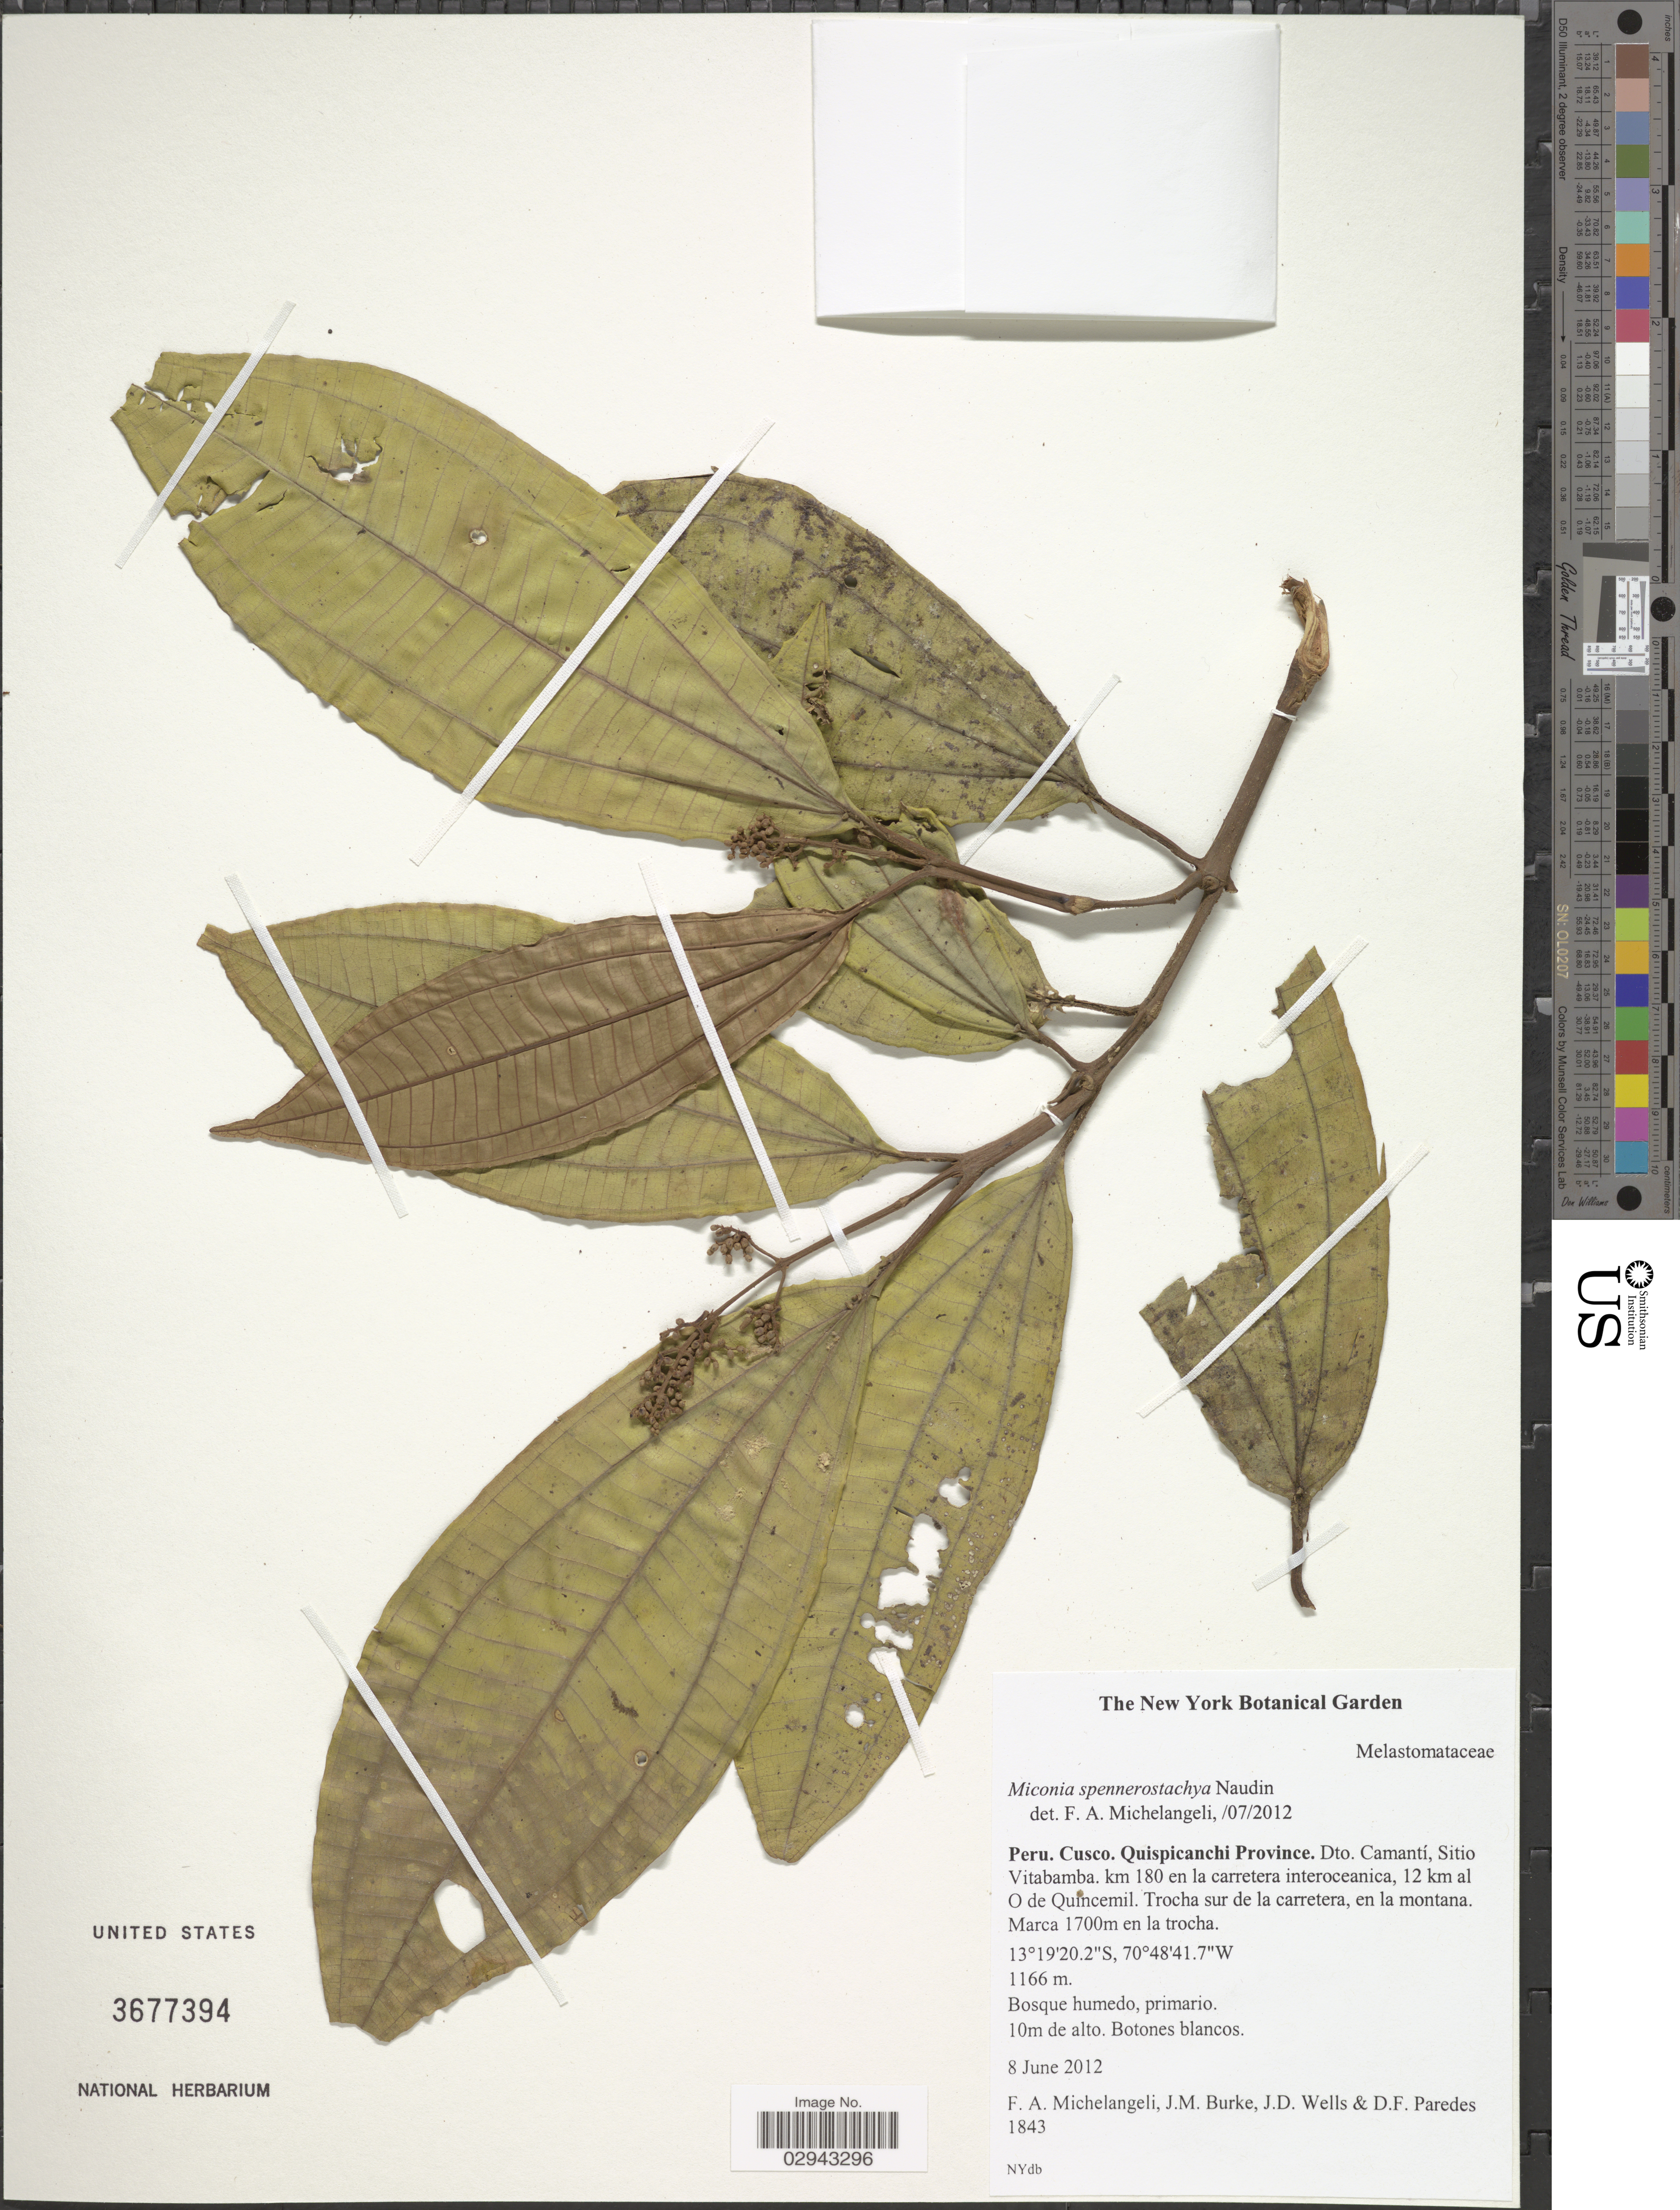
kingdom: Plantae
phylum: Tracheophyta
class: Magnoliopsida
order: Myrtales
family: Melastomataceae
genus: Miconia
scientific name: Miconia spennerostachya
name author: Naudin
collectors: F. A. Michelangeli, Jac. M. Burke, J. Wells & D. Paredes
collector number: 1843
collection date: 2012-06-08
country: Peru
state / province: Cusco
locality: Quispicanchi Province. Dto. Camantí, Sitio Vitabamba. km 180 en la carretera interoceanica, 12 km al O de Quincemil. Trocha sur de la carretera, en la montana. Marca 1700m en la trocha.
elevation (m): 1166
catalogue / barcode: US 3677394